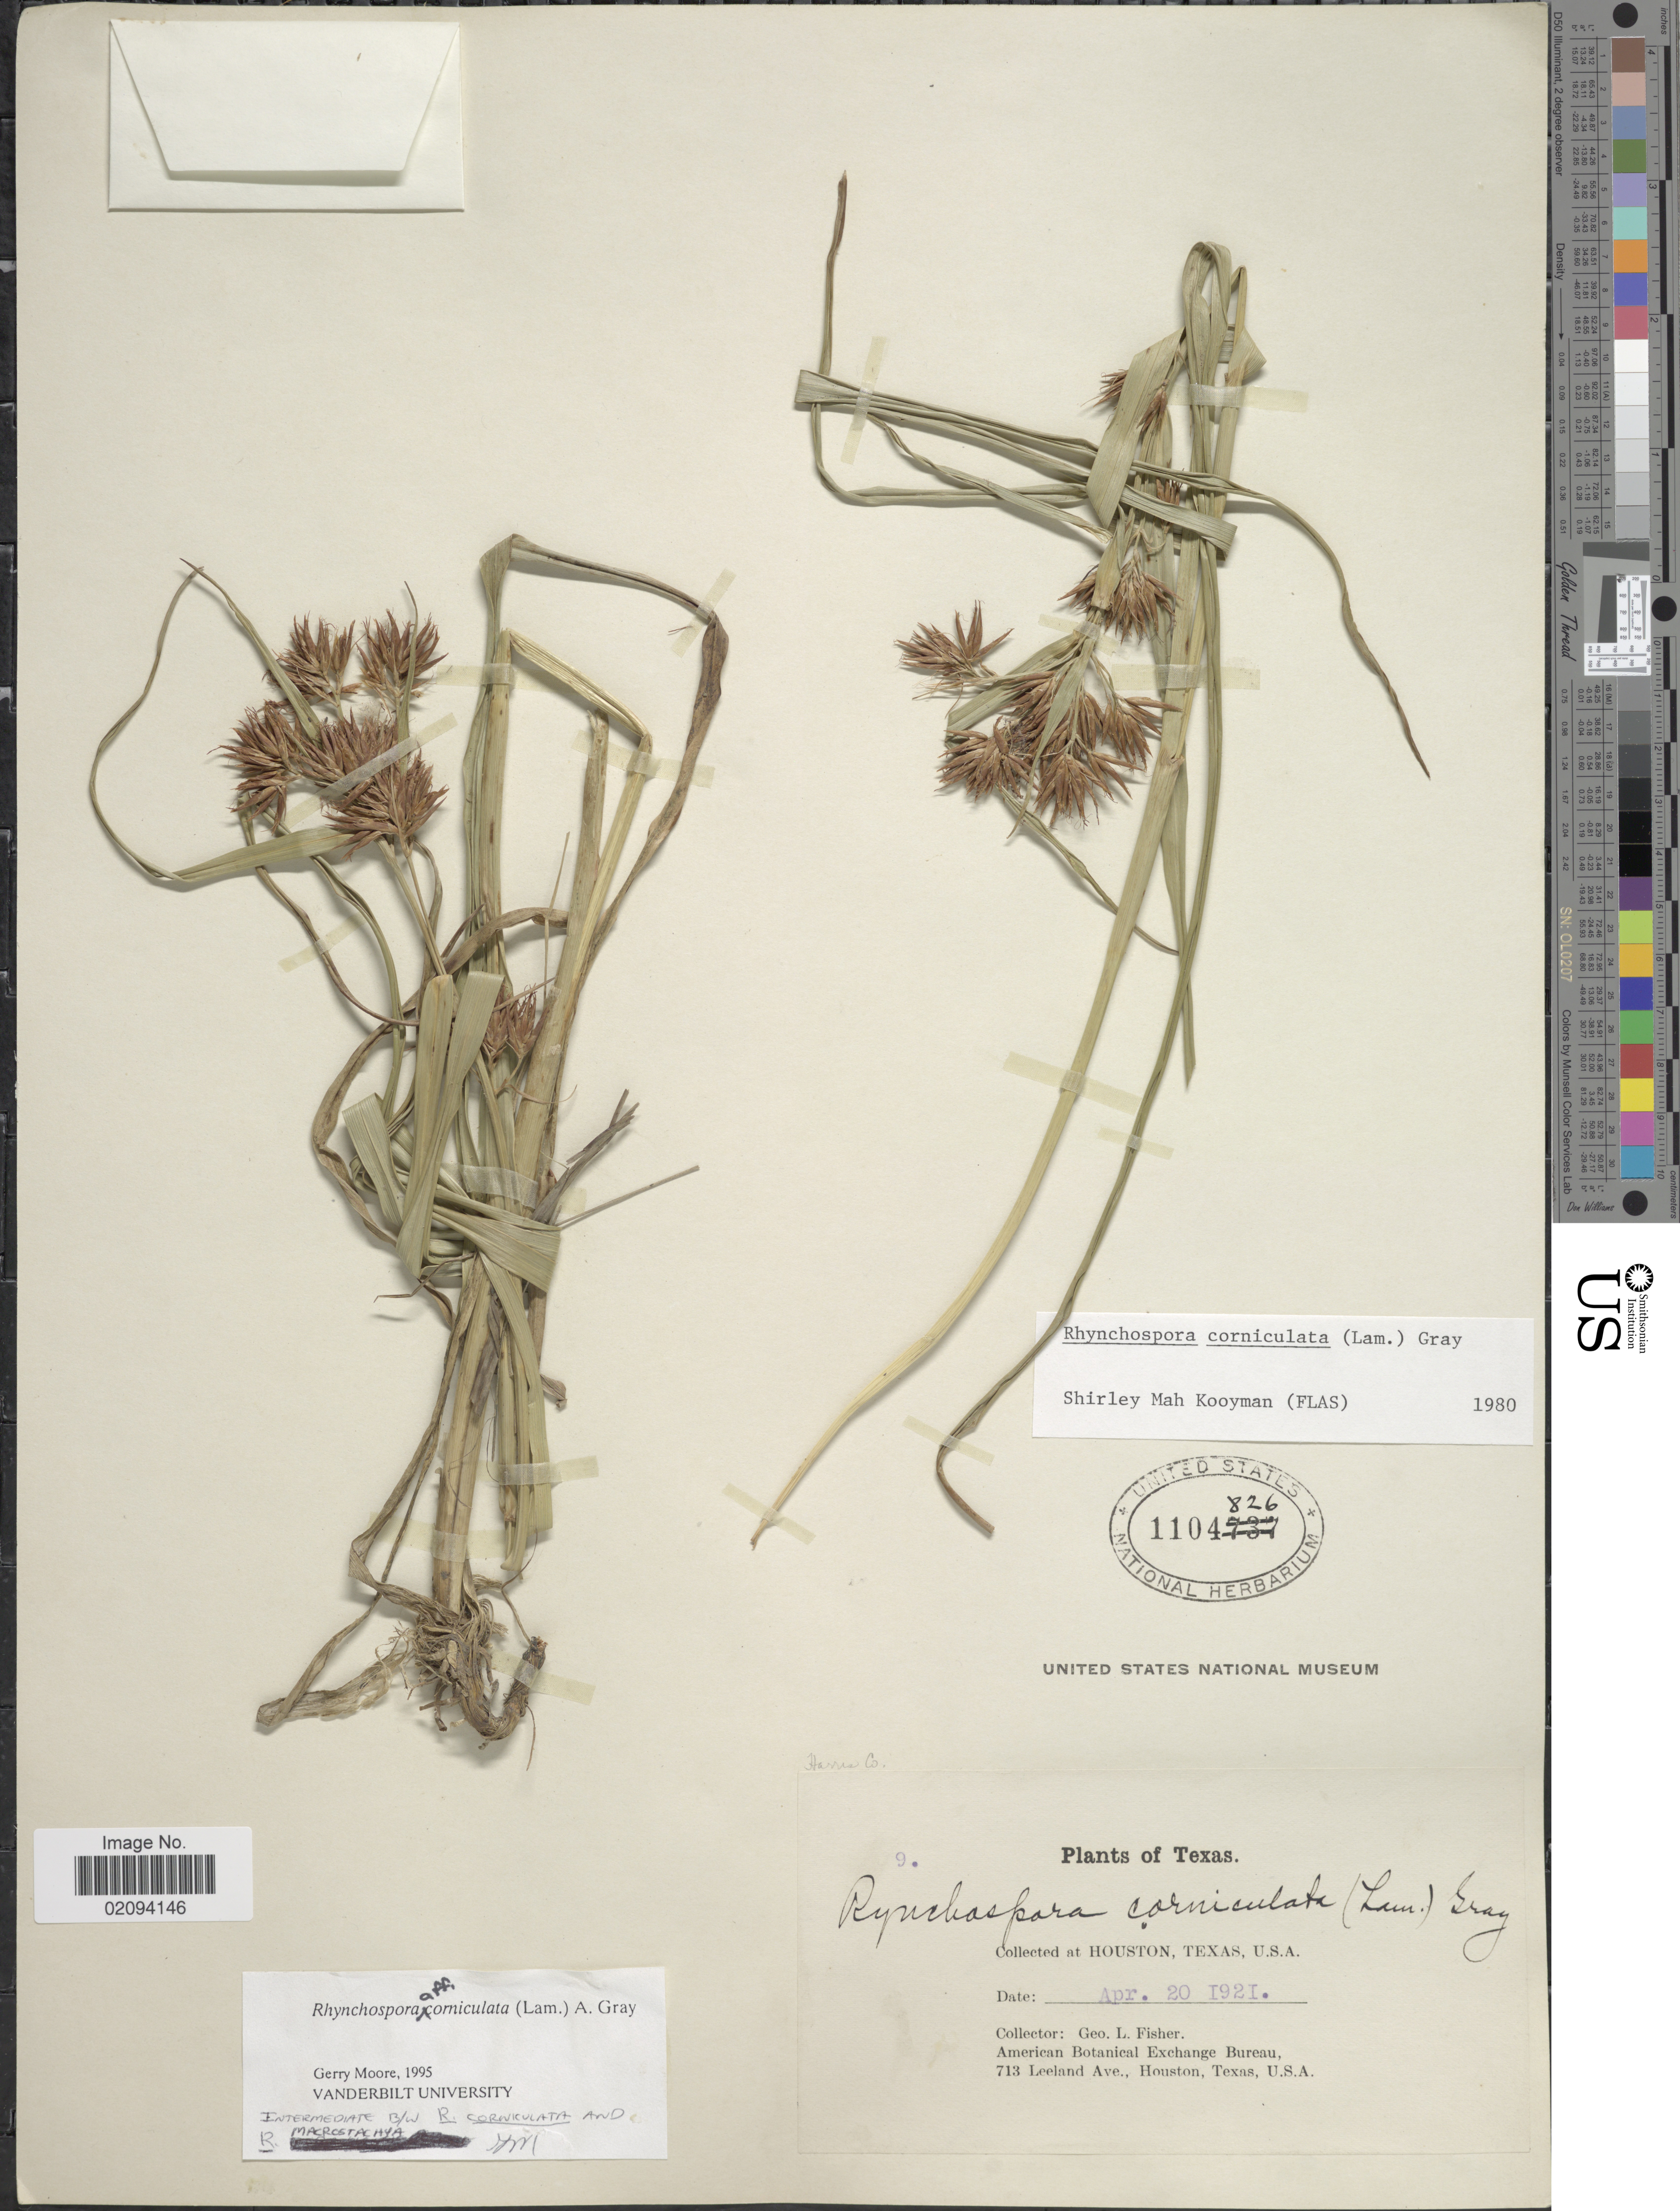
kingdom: Plantae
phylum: Tracheophyta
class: Liliopsida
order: Poales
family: Cyperaceae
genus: Rhynchospora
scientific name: Rhynchospora macrostachya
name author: Torr. ex A. Gray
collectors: G. L. Fisher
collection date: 1921-04-20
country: United States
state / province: Texas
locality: Houston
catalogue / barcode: US 1104826